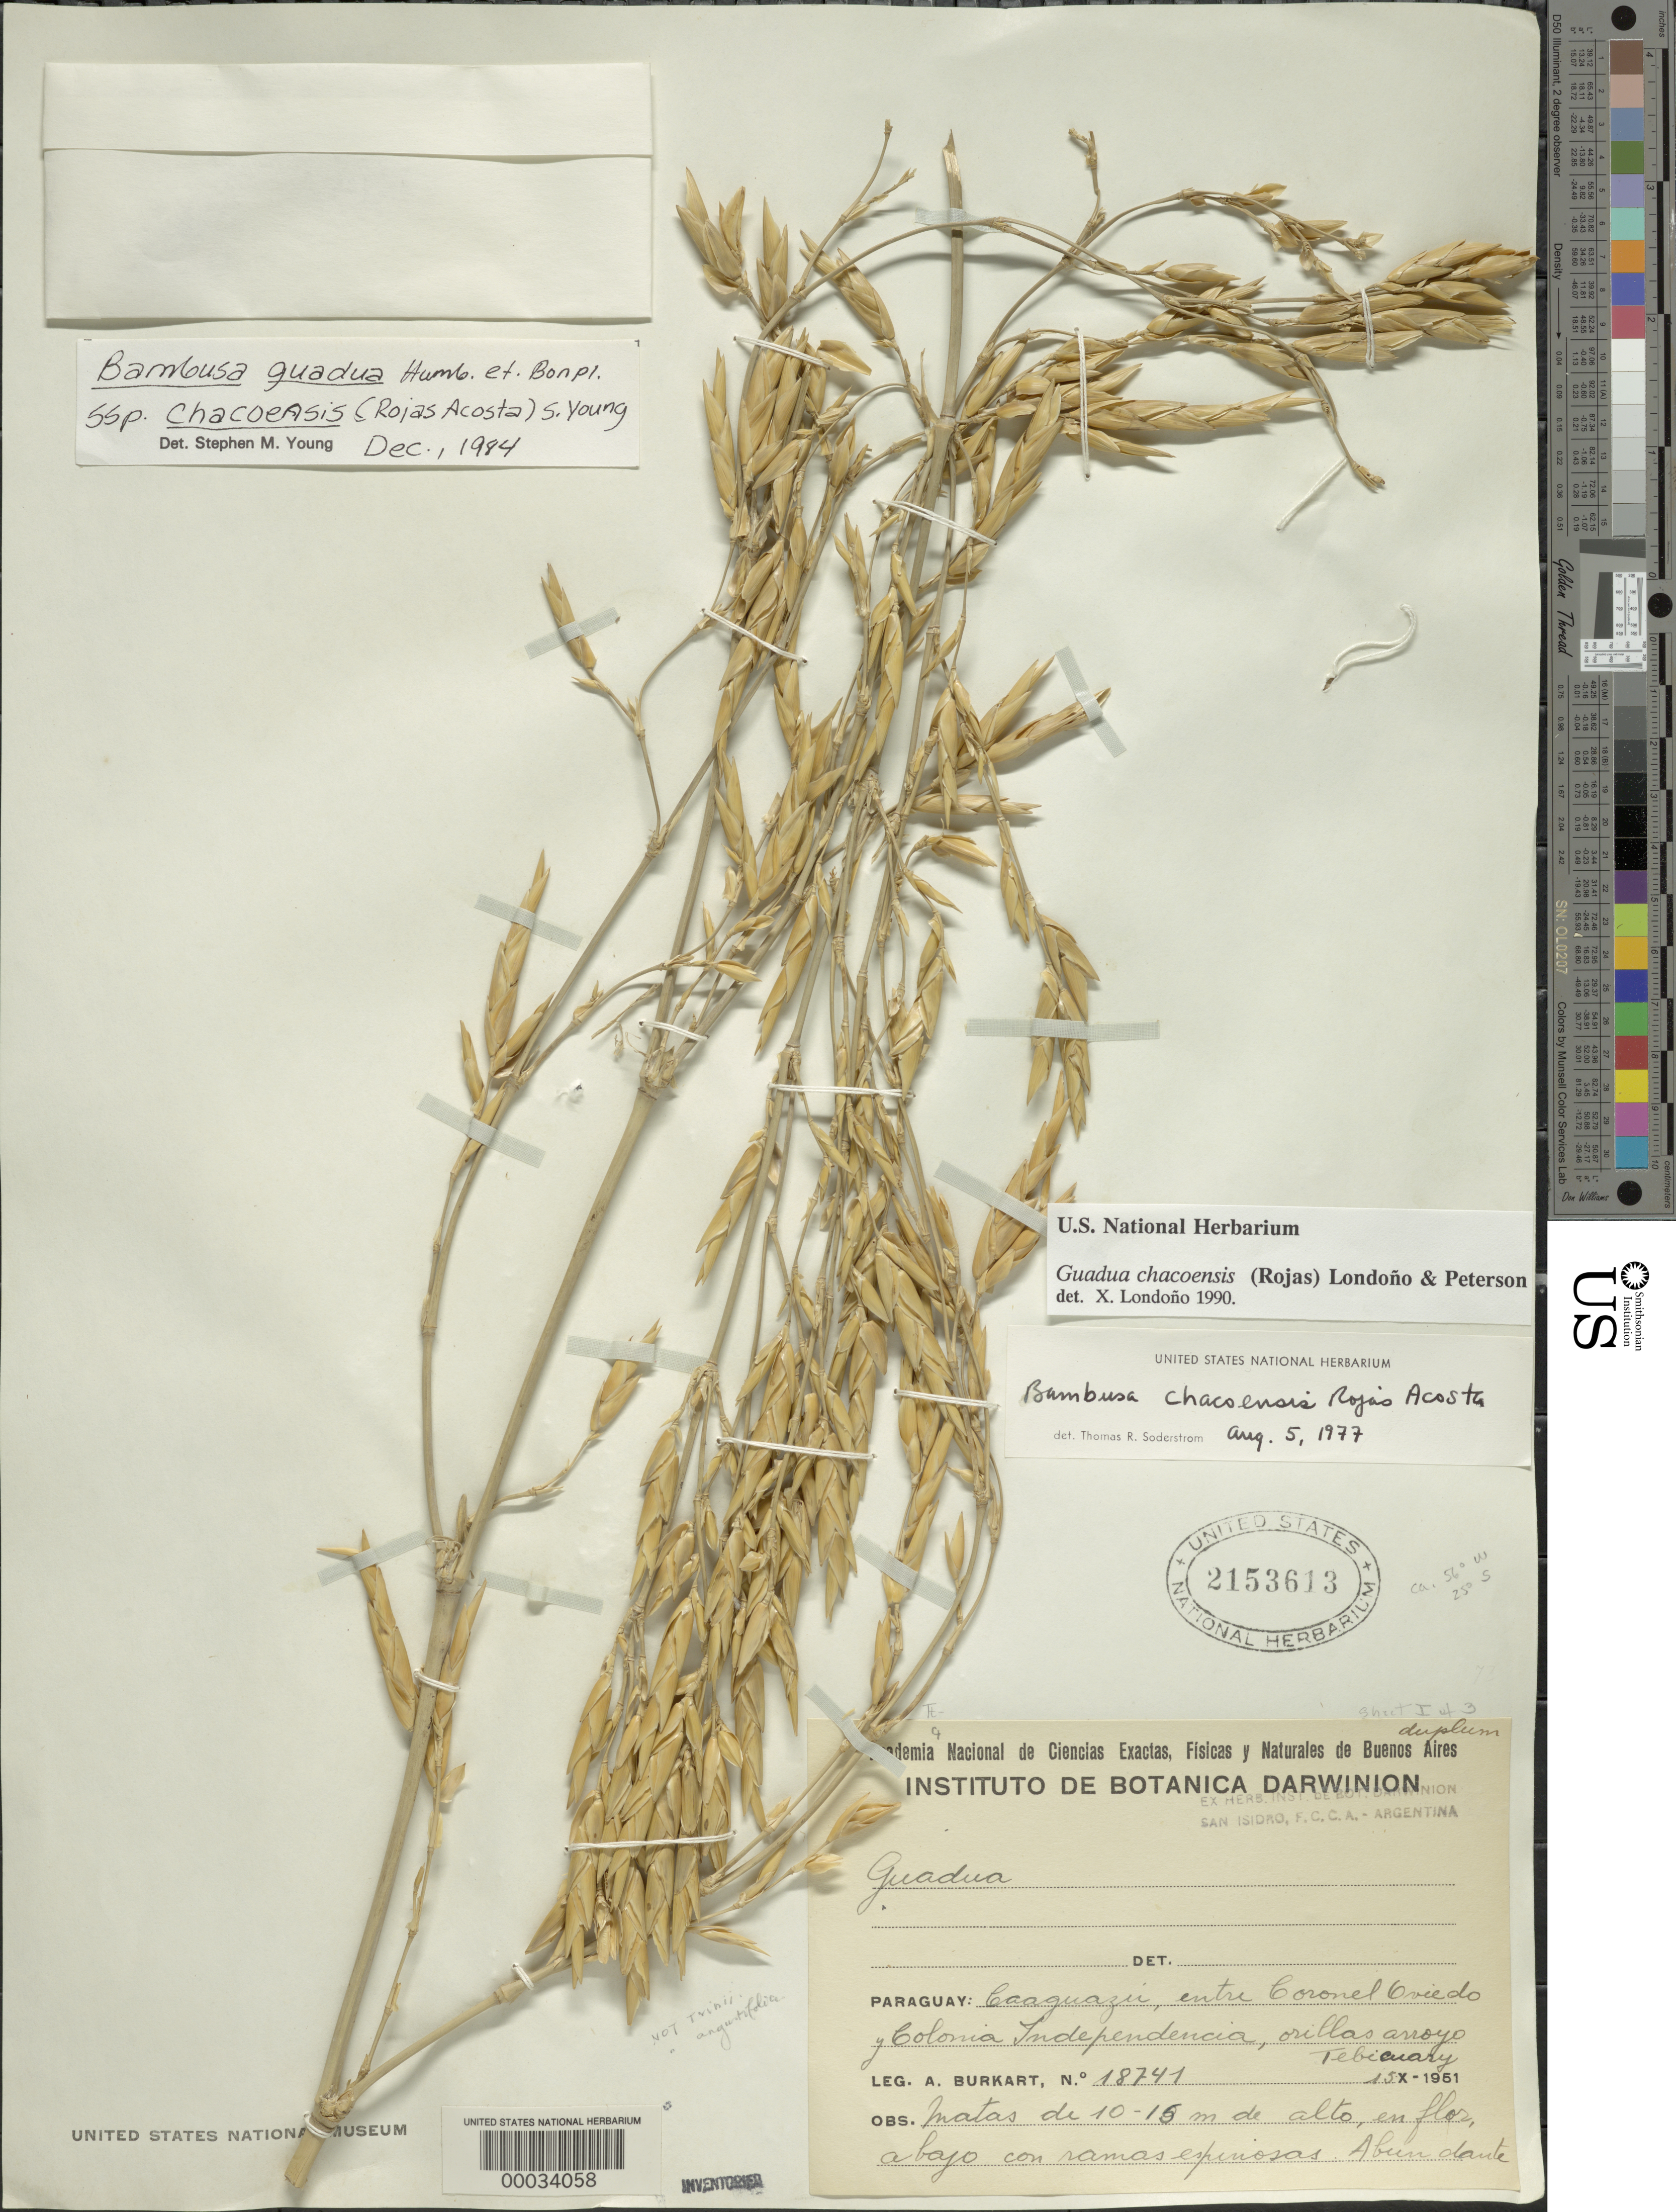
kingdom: Plantae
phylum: Tracheophyta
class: Liliopsida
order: Poales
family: Poaceae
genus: Guadua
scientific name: Guadua chacoensis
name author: (Rojas) Londoño & P.M. Peterson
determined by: Londoño, X., (TULV), Jardin Botanico "Juan Maria Cespedes"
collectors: A. E. Burkart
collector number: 18741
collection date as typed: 15 Oct 1951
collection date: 1951-10-15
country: Paraguay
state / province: Caaguazú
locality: Coronel oriedo, colonia independencia, arroyo tebicuary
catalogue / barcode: US 2153613